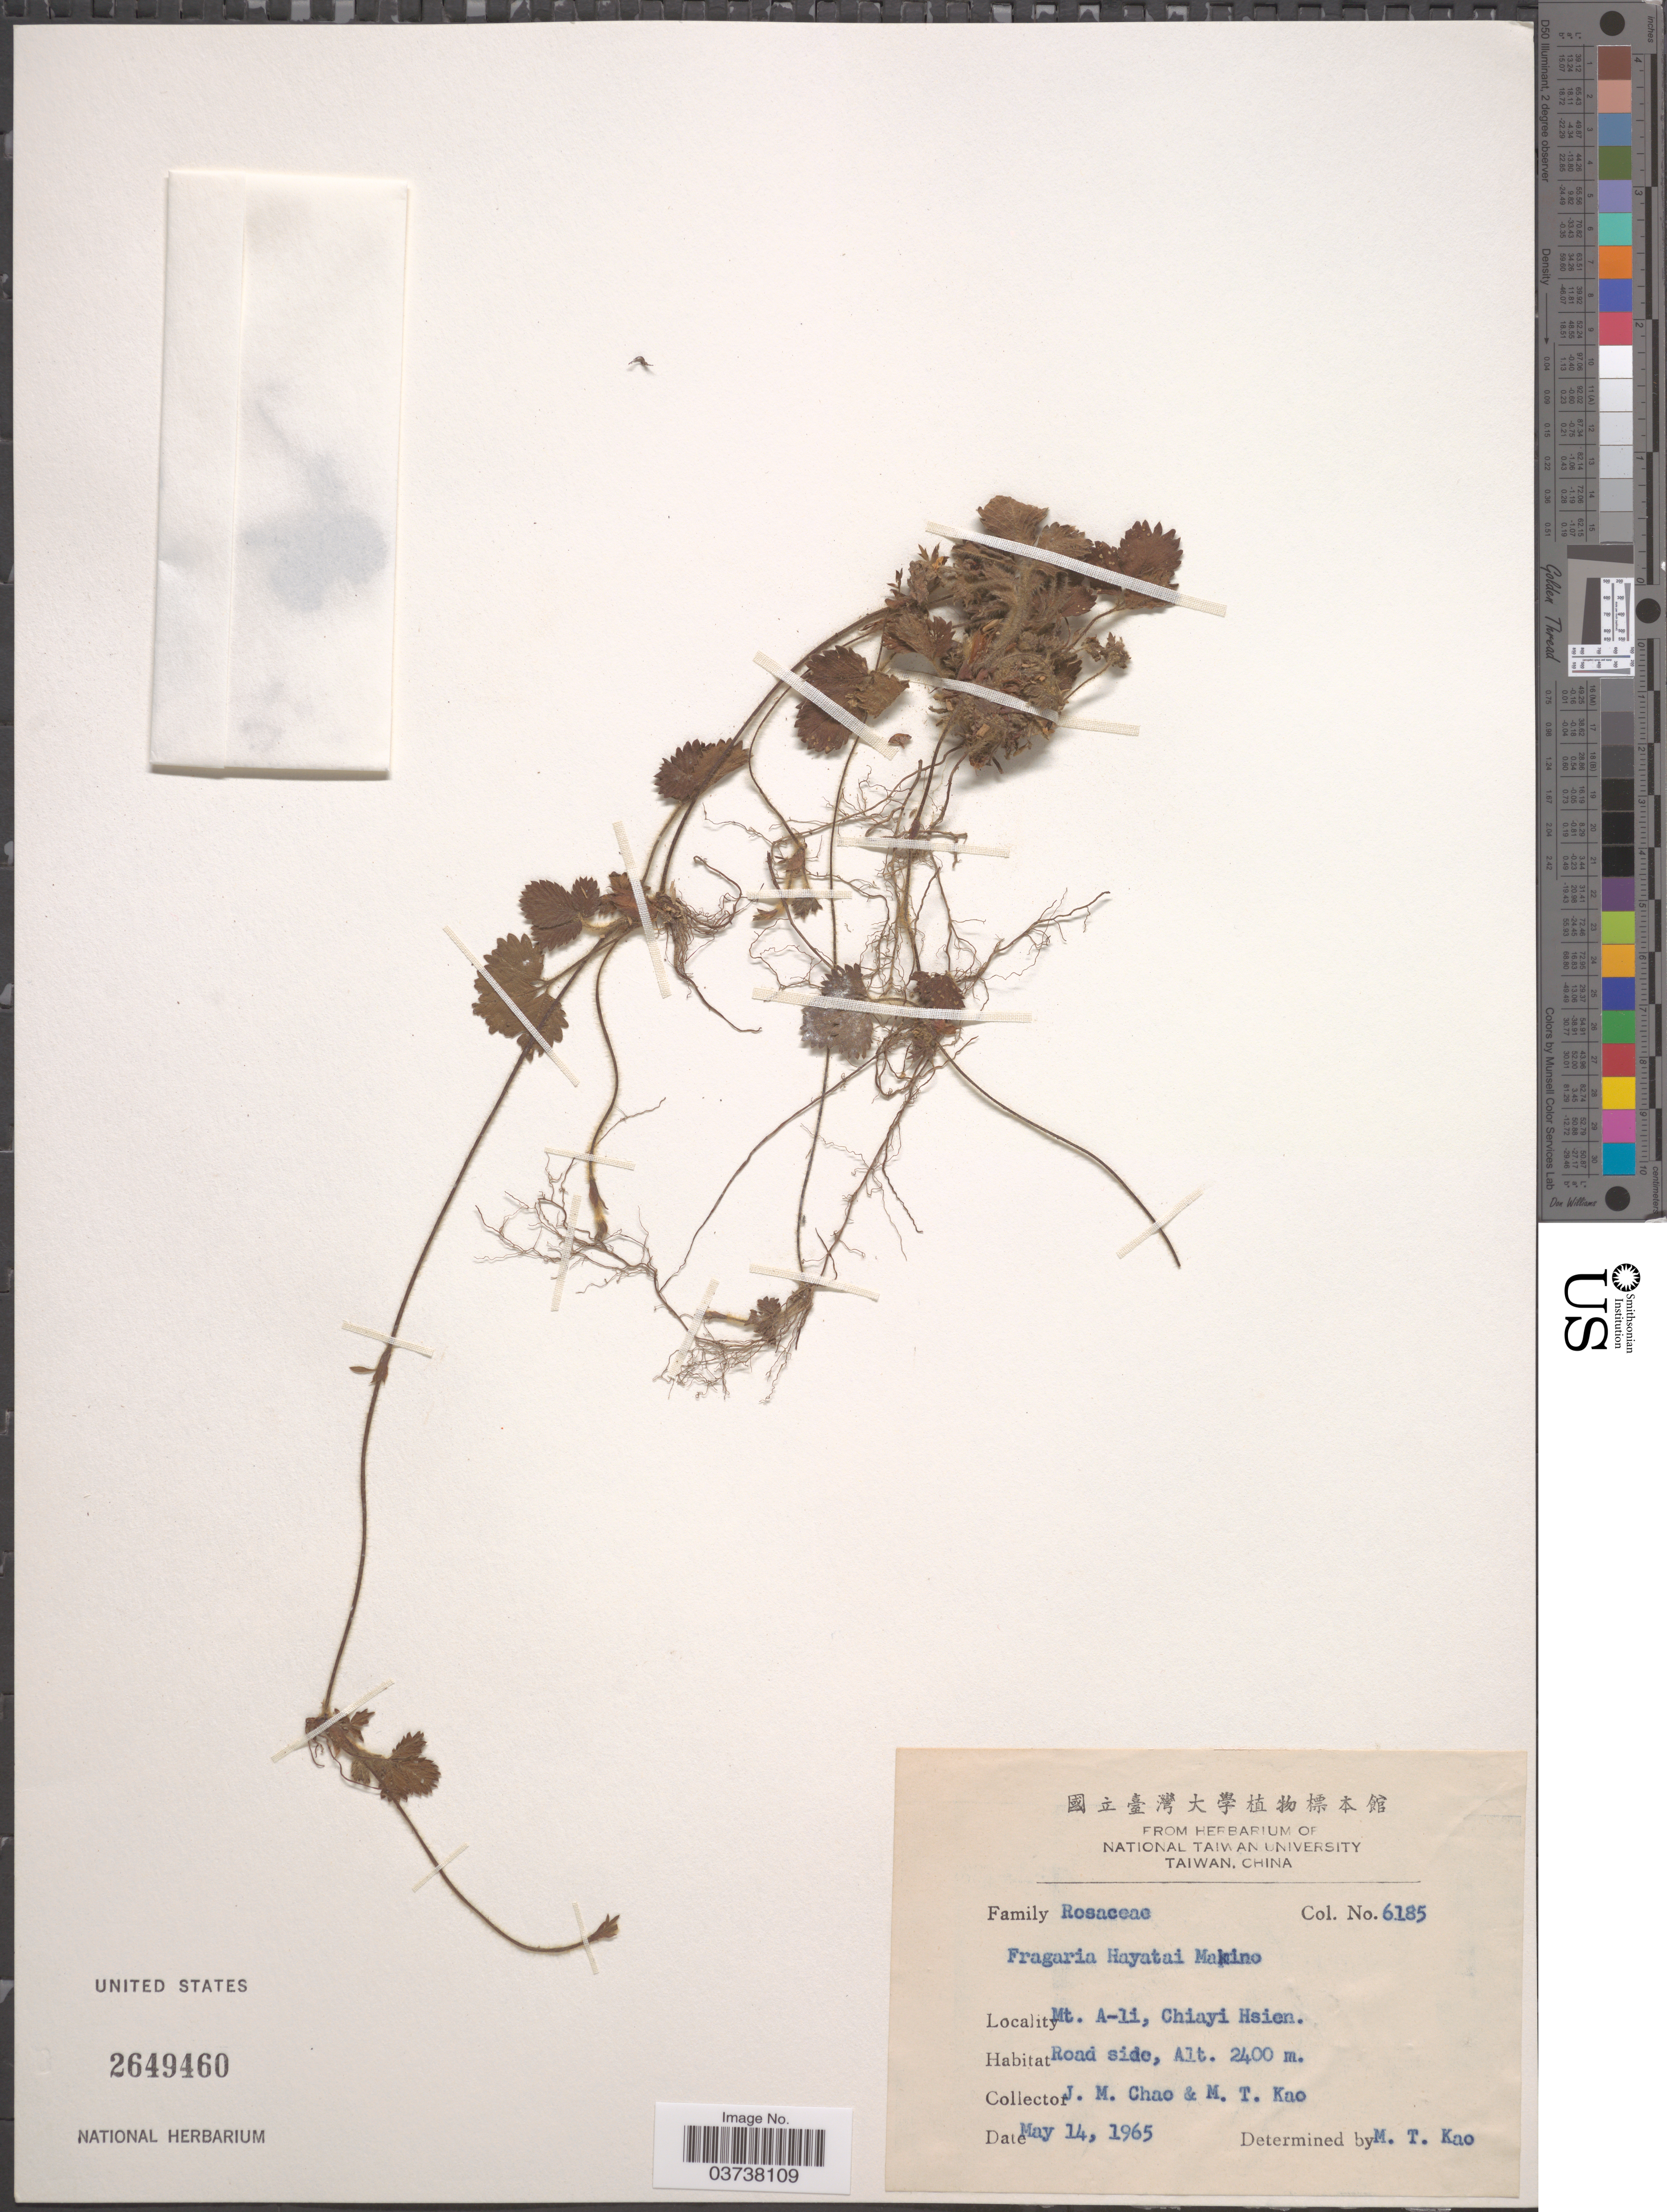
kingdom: Plantae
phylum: Tracheophyta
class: Magnoliopsida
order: Rosales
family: Rosaceae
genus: Fragaria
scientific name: Fragaria hayatai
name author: Makino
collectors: J. Chao & M. T. Kao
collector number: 6185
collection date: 1965-05-14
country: Taiwan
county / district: Chiayi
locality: Mt. A-li, Chiayi Hsien.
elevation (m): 2400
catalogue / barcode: US 2649460